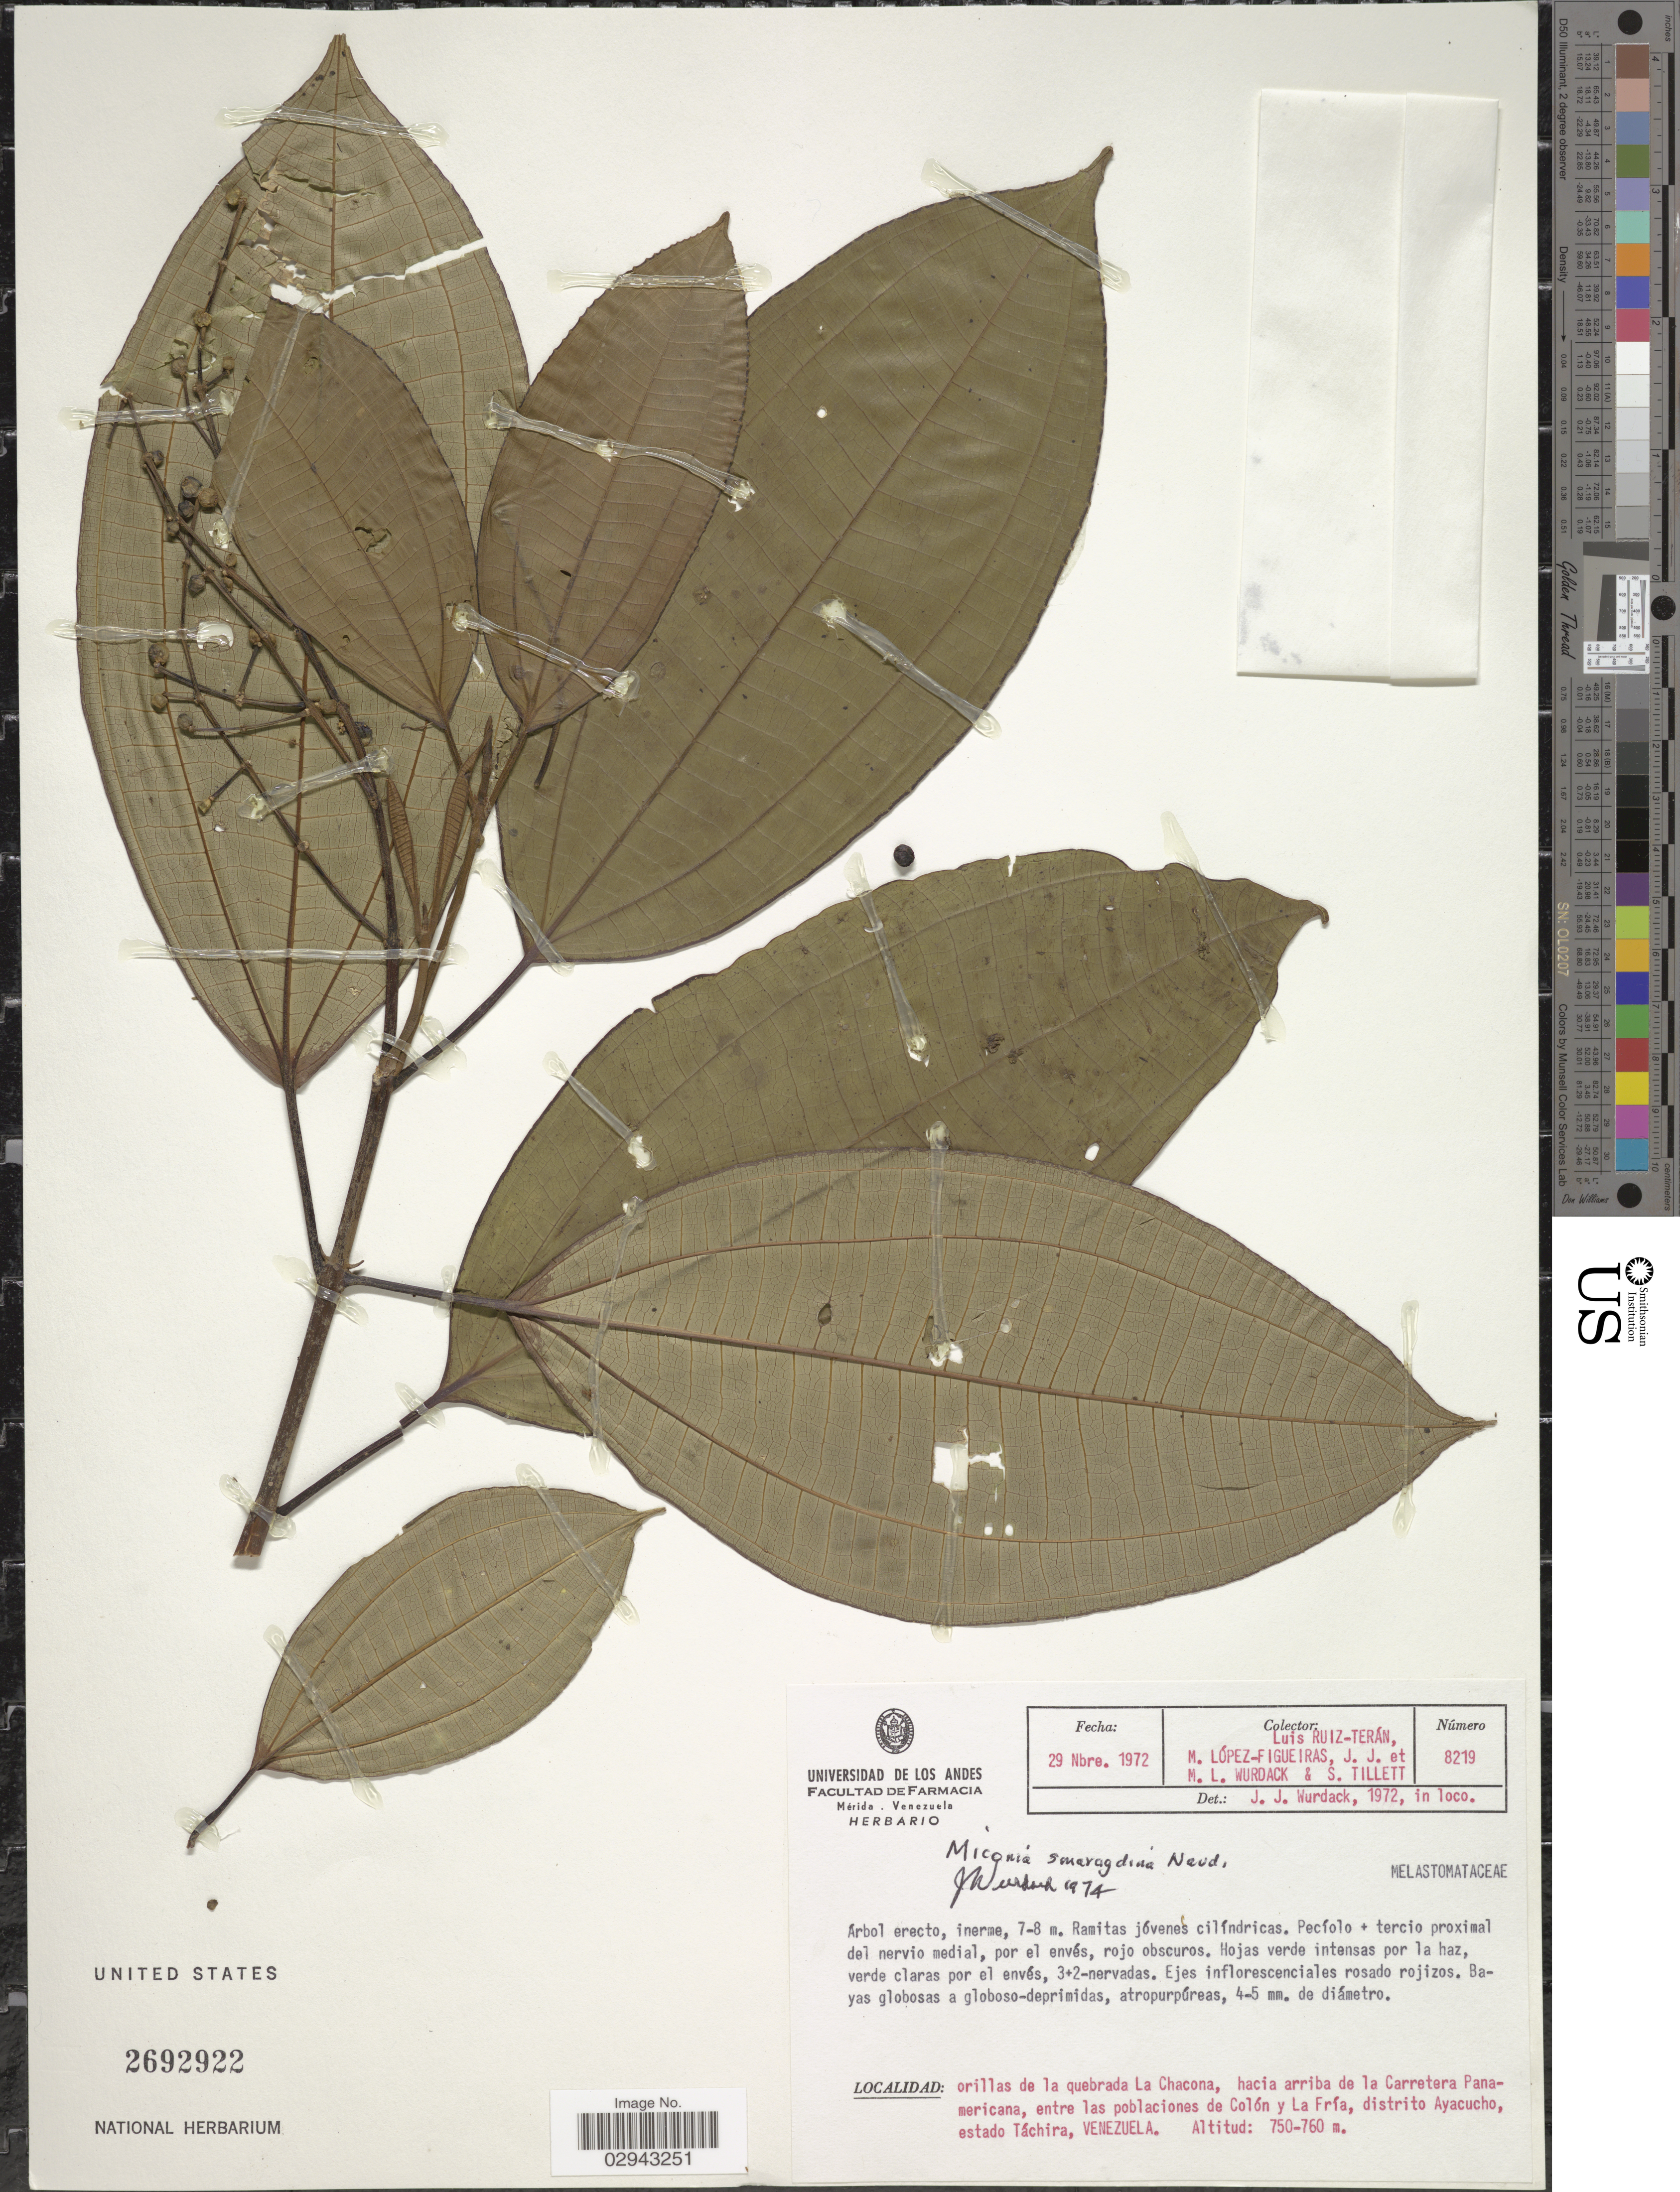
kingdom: Plantae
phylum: Tracheophyta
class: Magnoliopsida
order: Myrtales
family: Melastomataceae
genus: Miconia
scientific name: Miconia smaragdina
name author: Naudin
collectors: L. E. Ruíz-Terán, M. Lopéz-F., J. J. Wurdack, M. L. Wurdack & S. Tillett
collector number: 8219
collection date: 1972-11-29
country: Venezuela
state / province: Tachira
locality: Orillas de la quebrada La Chacona, hacia arriba de la Carretera Panamericana, entre las poblaciones de Colón y La Fría, distrito Ayacucho.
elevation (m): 750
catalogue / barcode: US 2692922